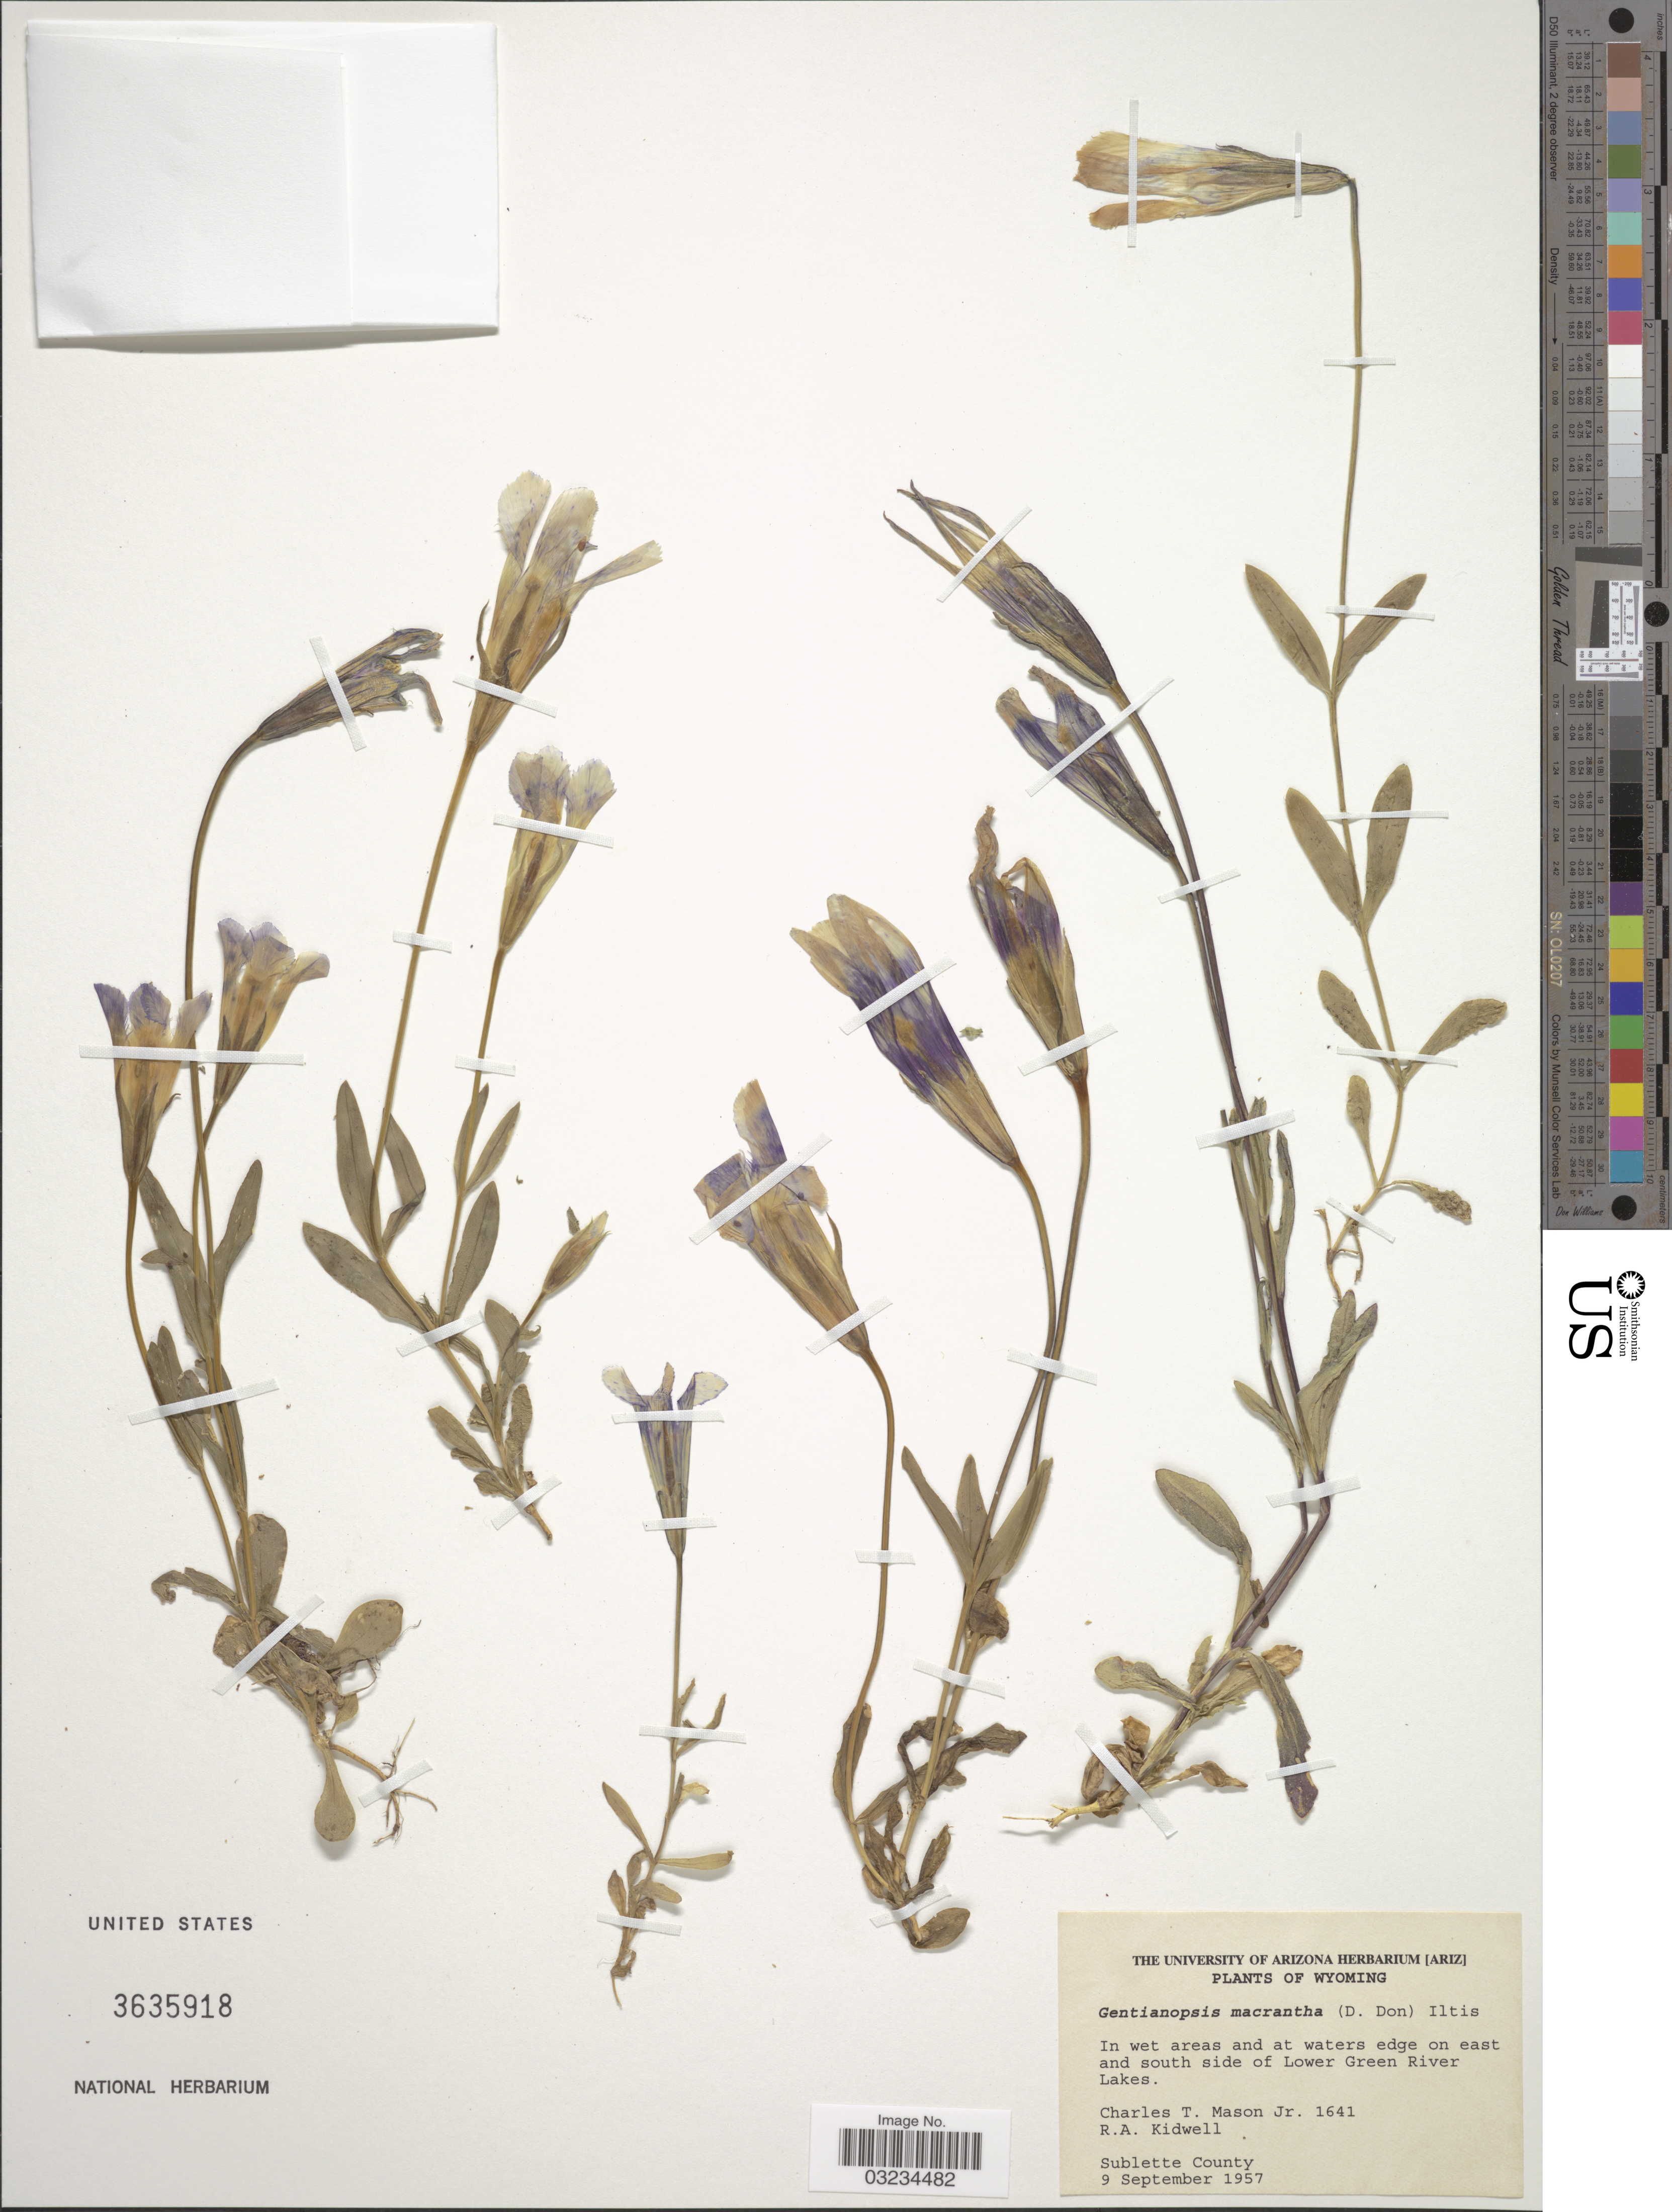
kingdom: Plantae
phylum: Tracheophyta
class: Magnoliopsida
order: Gentianales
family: Gentianaceae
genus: Gentiana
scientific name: Gentiana macrantha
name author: (D. Don) Griseb.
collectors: C. Mason Jr. & R. Kidwell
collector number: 1641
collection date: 1957-09-09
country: United States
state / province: Wyoming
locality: In wet areas and at waters edge on east and south side of Lower Green River Lakes. Sublette County.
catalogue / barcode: US 3635918